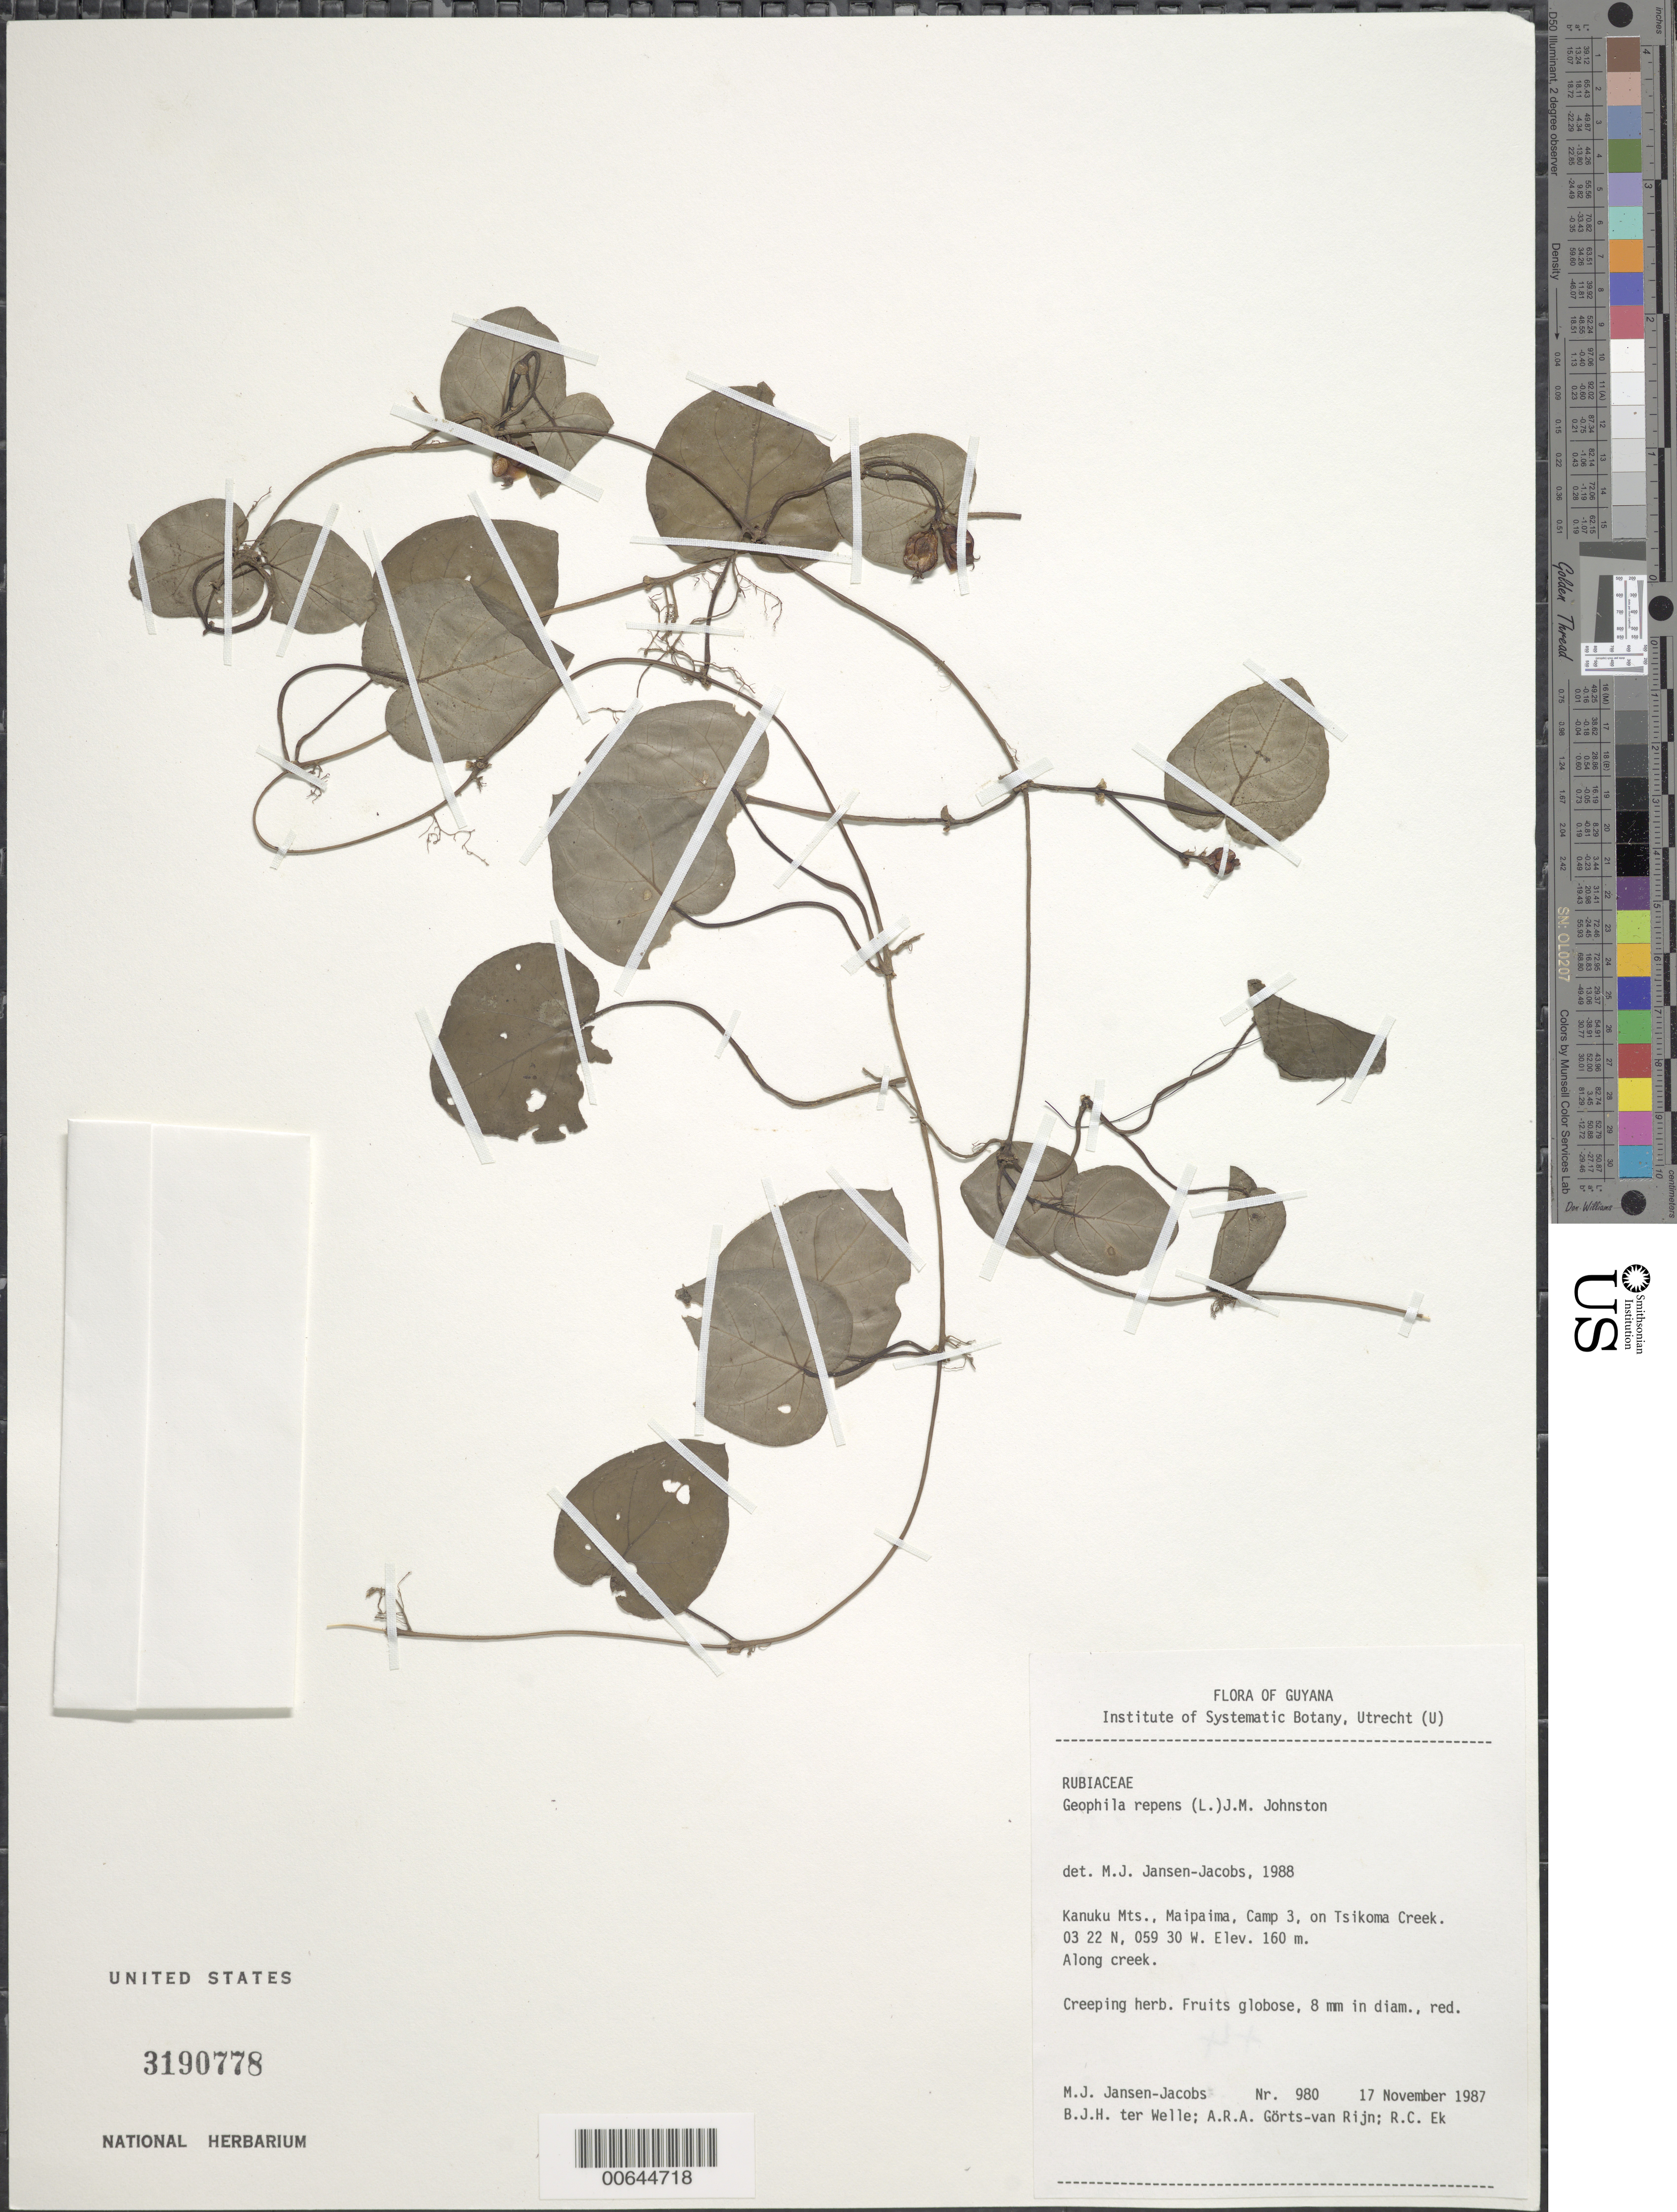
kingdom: Plantae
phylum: Tracheophyta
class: Magnoliopsida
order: Gentianales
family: Rubiaceae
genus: Geophila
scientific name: Geophila repens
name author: (L.) I.M. Johnst.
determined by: Jansen-Jacobs, M. J., (U), Nationaal Herbarium Nederland, Utrecht University branch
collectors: M. J. Jansen-Jacobs, B. Welle, A. .R. A. Görts-van Rijn & R. C. Ek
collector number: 980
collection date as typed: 17-Nov-87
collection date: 1987-11-17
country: Guyana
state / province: U. Takutu-U. Essequibo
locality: Kanuku Mts., Maipaima, Camp 3 on Tsikoma Creek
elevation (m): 160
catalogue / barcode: US 3190887